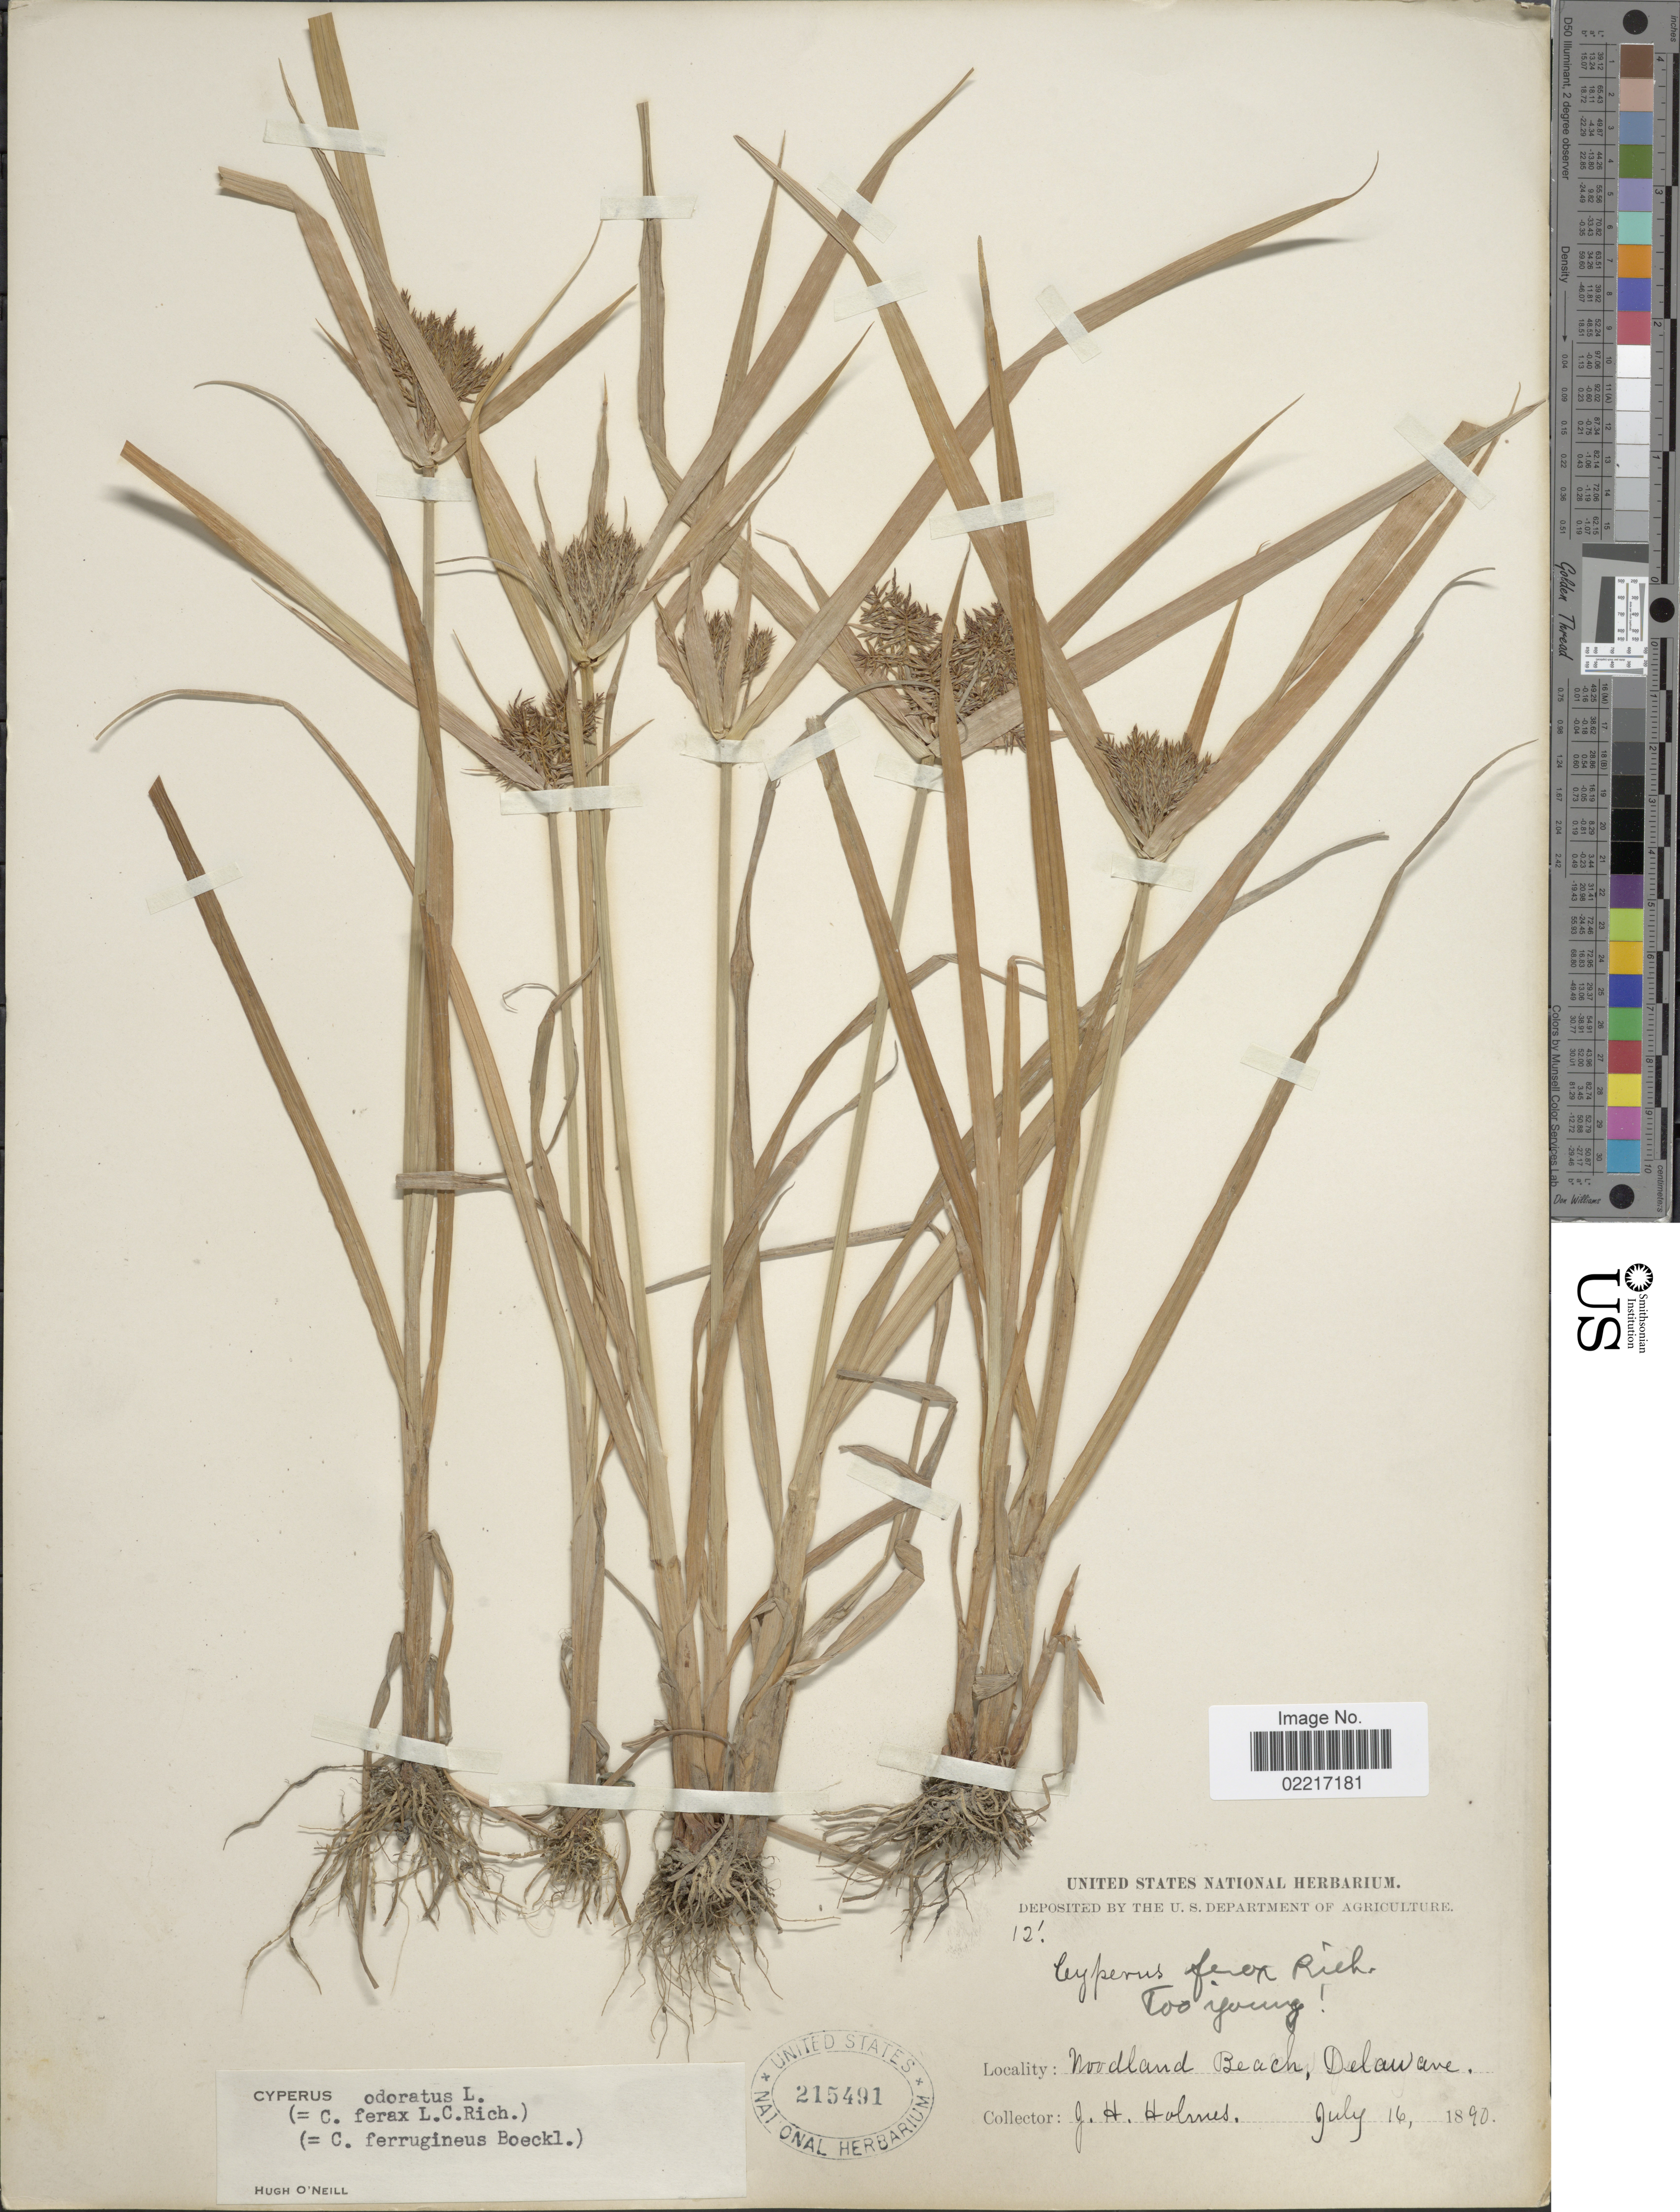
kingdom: Plantae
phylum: Tracheophyta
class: Liliopsida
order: Poales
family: Cyperaceae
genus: Cyperus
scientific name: Cyperus odoratus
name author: L.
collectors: J. Holmes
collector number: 12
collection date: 1890-07-16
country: United States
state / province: Delaware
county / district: Kent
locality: Woodland Beach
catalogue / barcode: US 215491